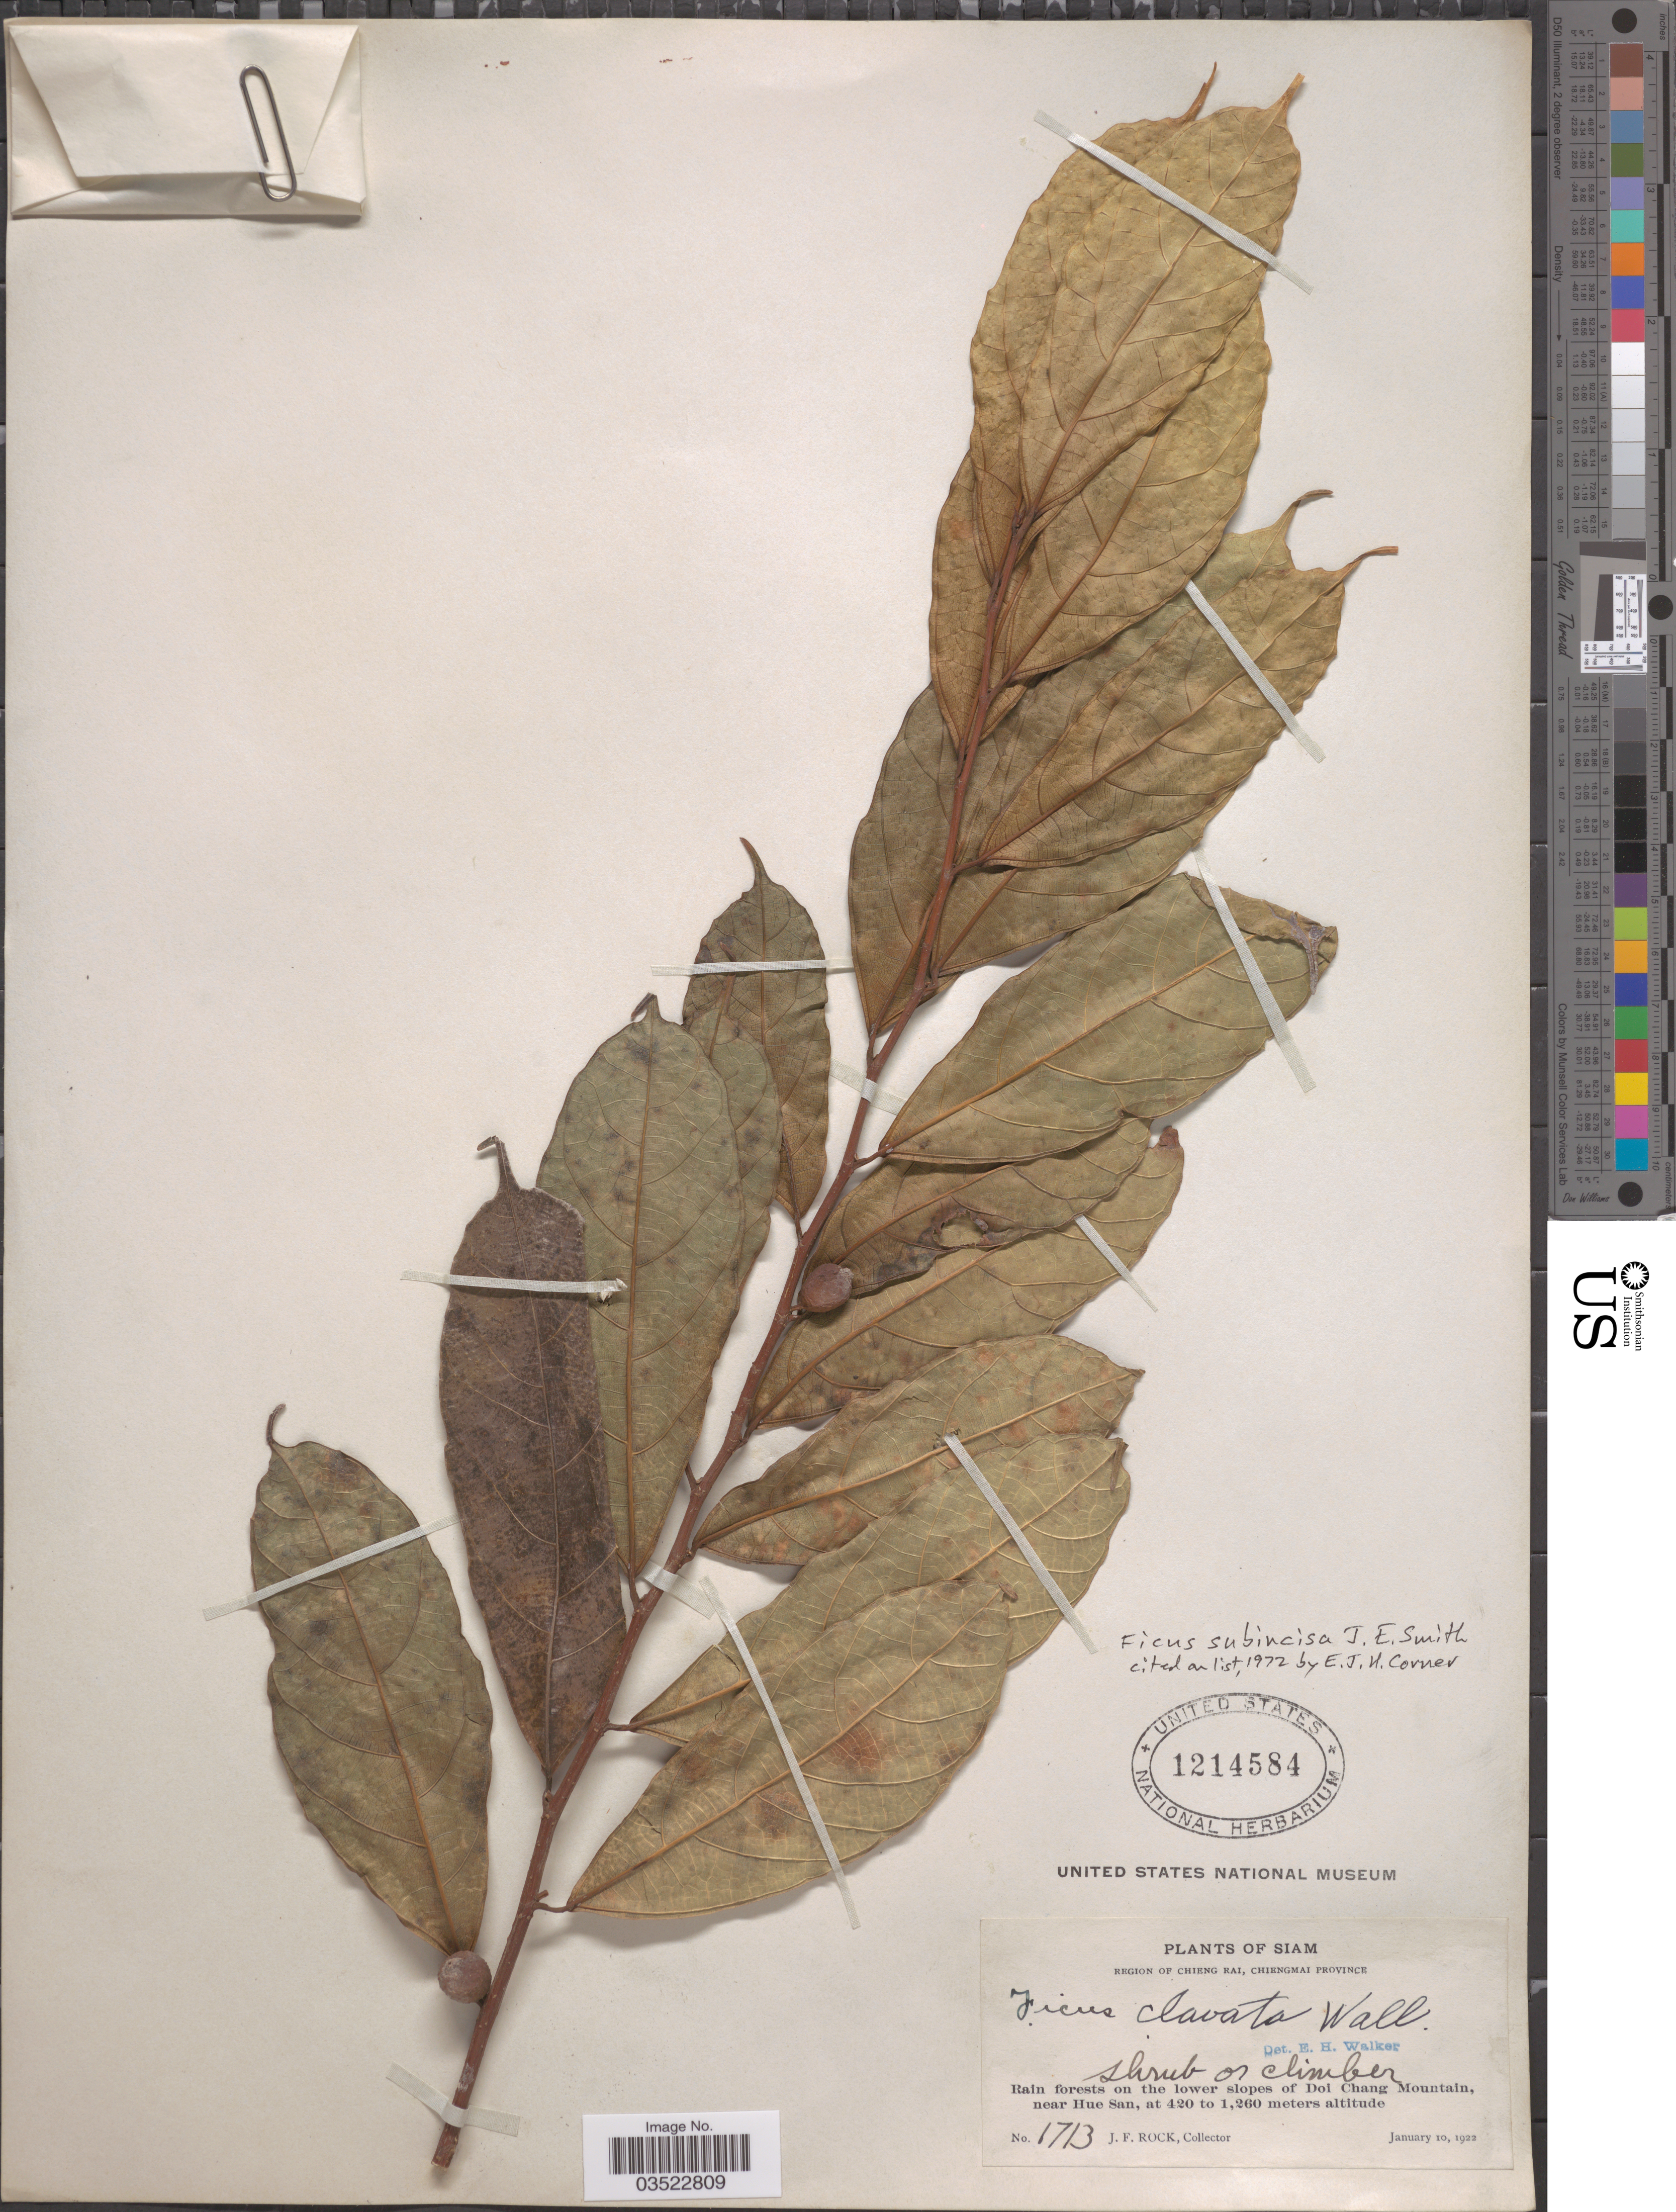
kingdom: Plantae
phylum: Tracheophyta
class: Magnoliopsida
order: Rosales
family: Moraceae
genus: Ficus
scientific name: Ficus subincisa var. subincisa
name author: Buch.-Ham. ex Sm.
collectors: J. Rock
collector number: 1713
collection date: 1922-01-10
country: Thailand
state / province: Chiang Mai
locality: Siam. Region of Chieng Rai, Chiengmai Province. Rain forests on the lower slopes of Doi Chang Mountain, near Hue San.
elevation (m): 420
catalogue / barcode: US 1214584